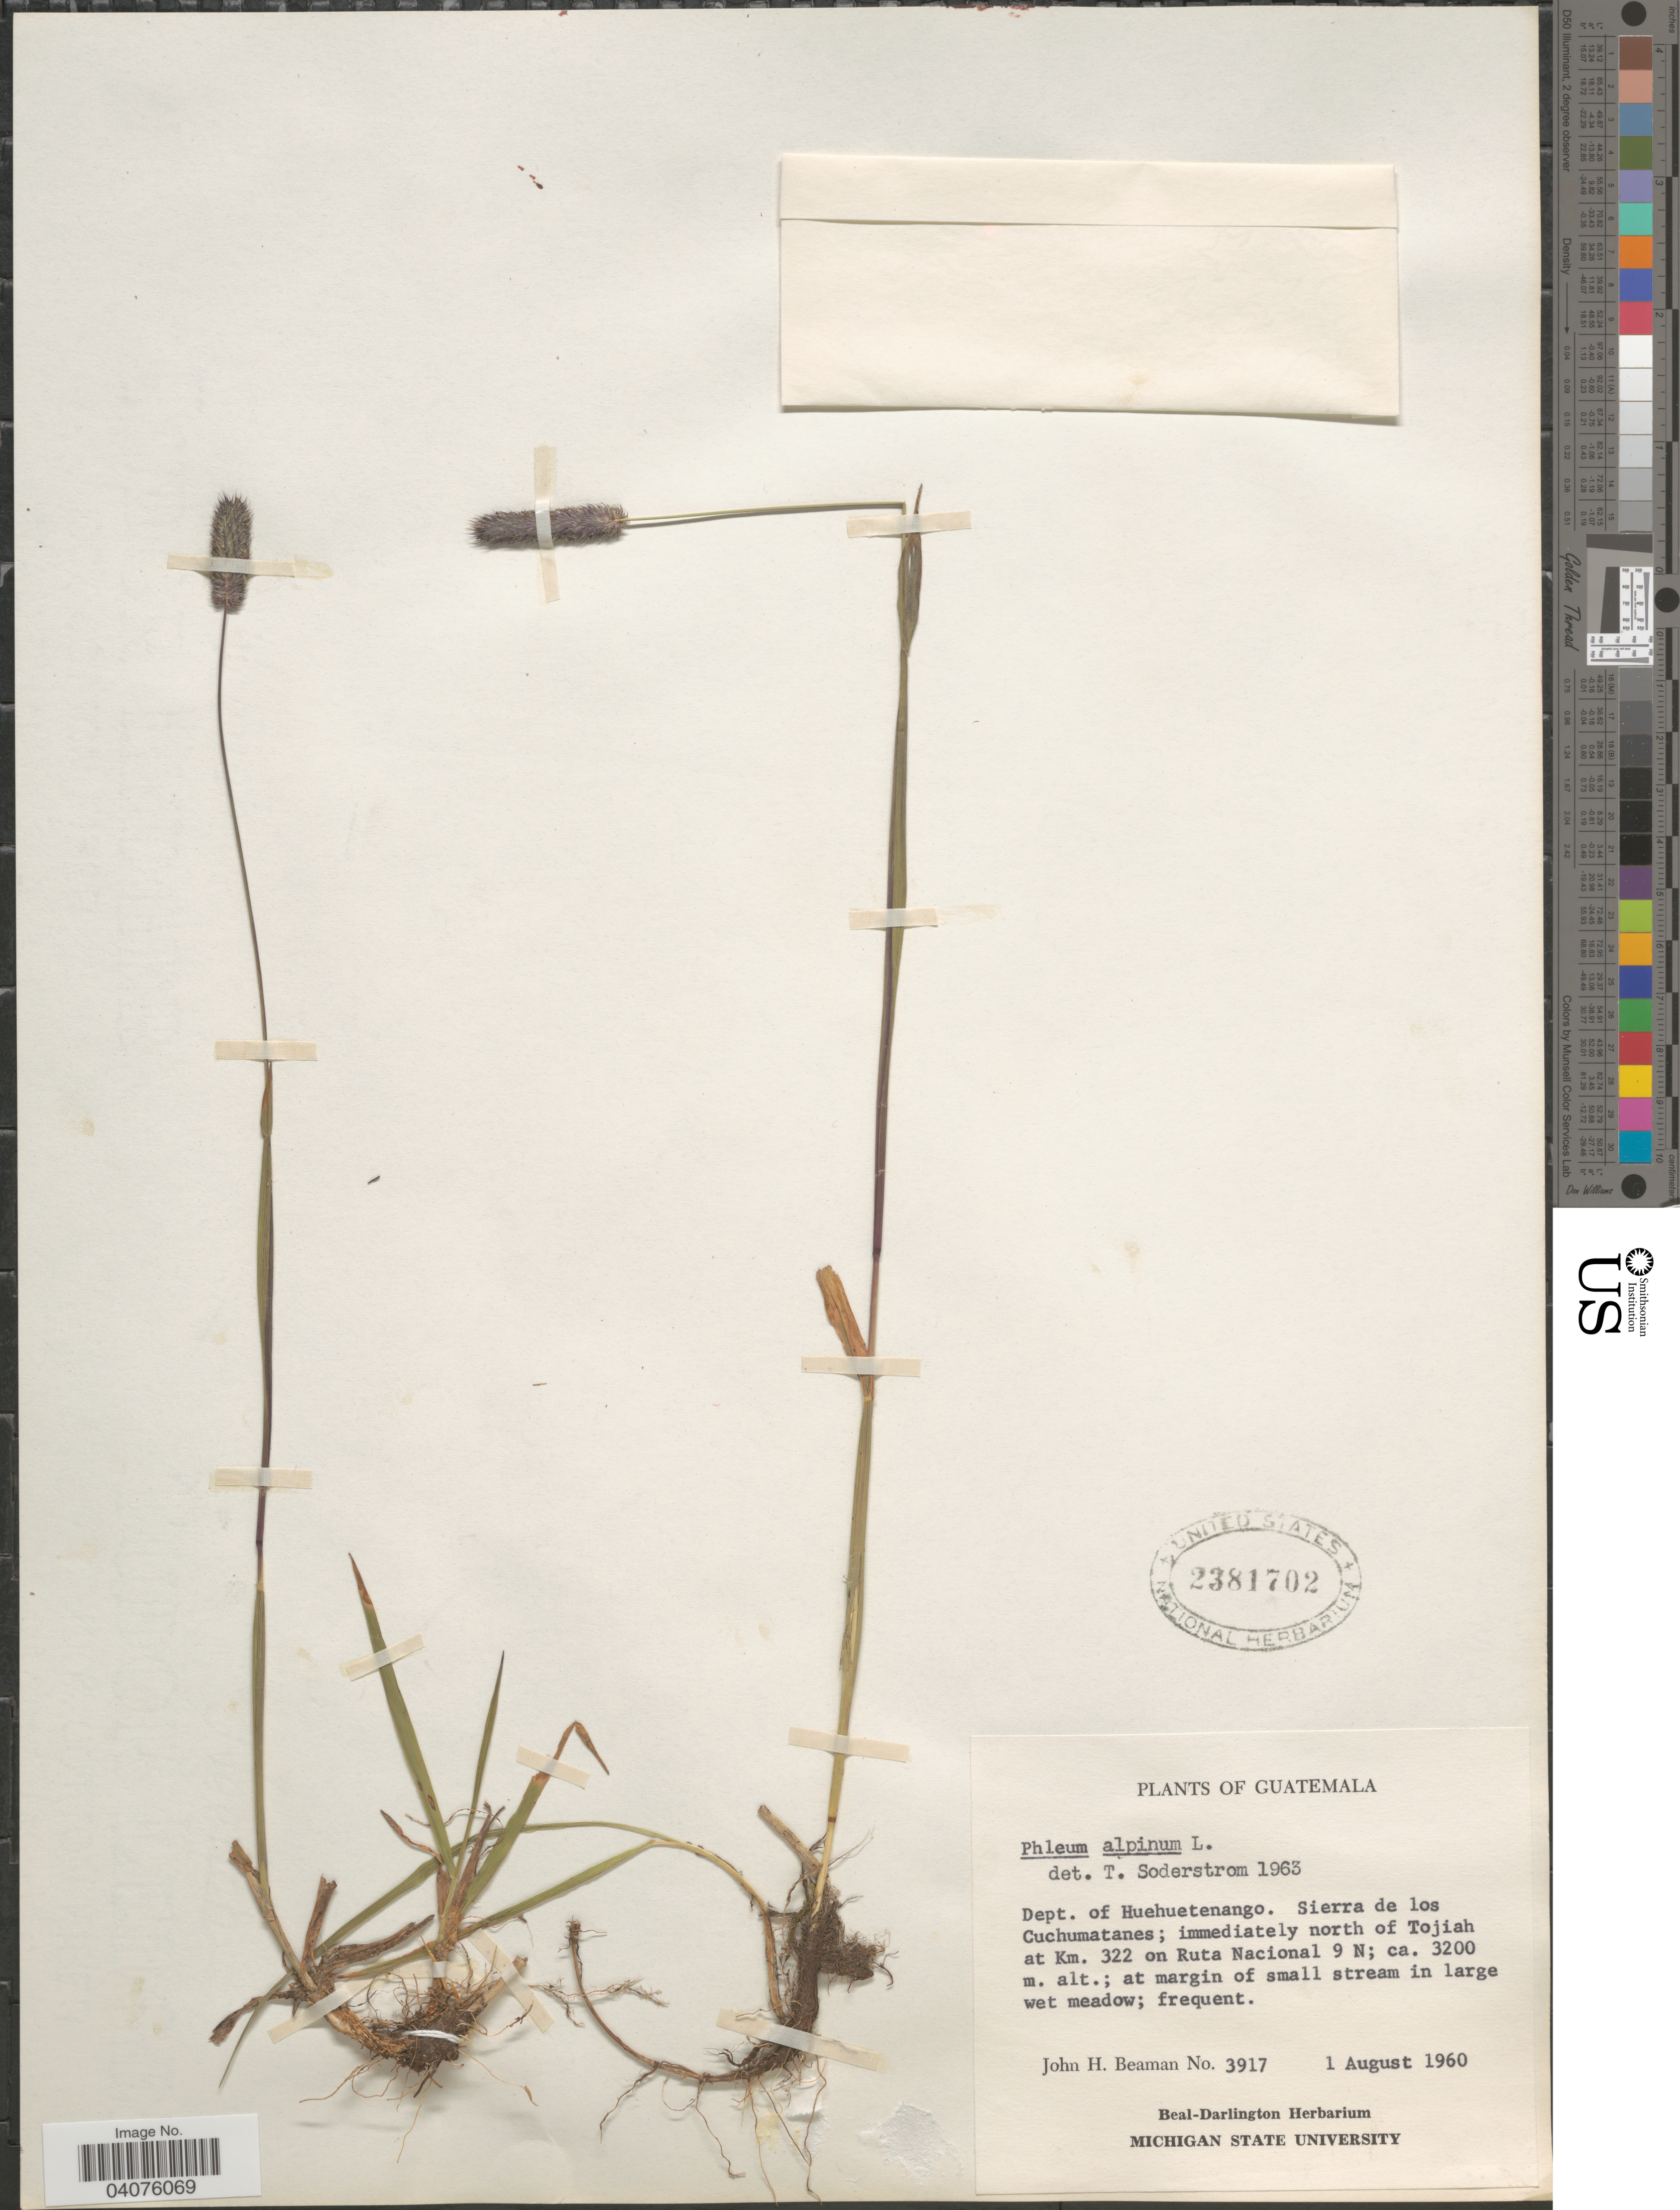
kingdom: Plantae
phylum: Tracheophyta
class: Liliopsida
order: Poales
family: Poaceae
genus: Phleum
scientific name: Phleum alpinum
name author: L.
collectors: J. H. Beaman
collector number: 3917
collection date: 1960-08-01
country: Guatemala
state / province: Huehuetenango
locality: Dept. of Huehuetenango. Sierra de los Cuchumatanes; immediately north of Tojiah at Km. 322 on Ruta Nacional 9 N.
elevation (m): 3200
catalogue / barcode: US 2381702